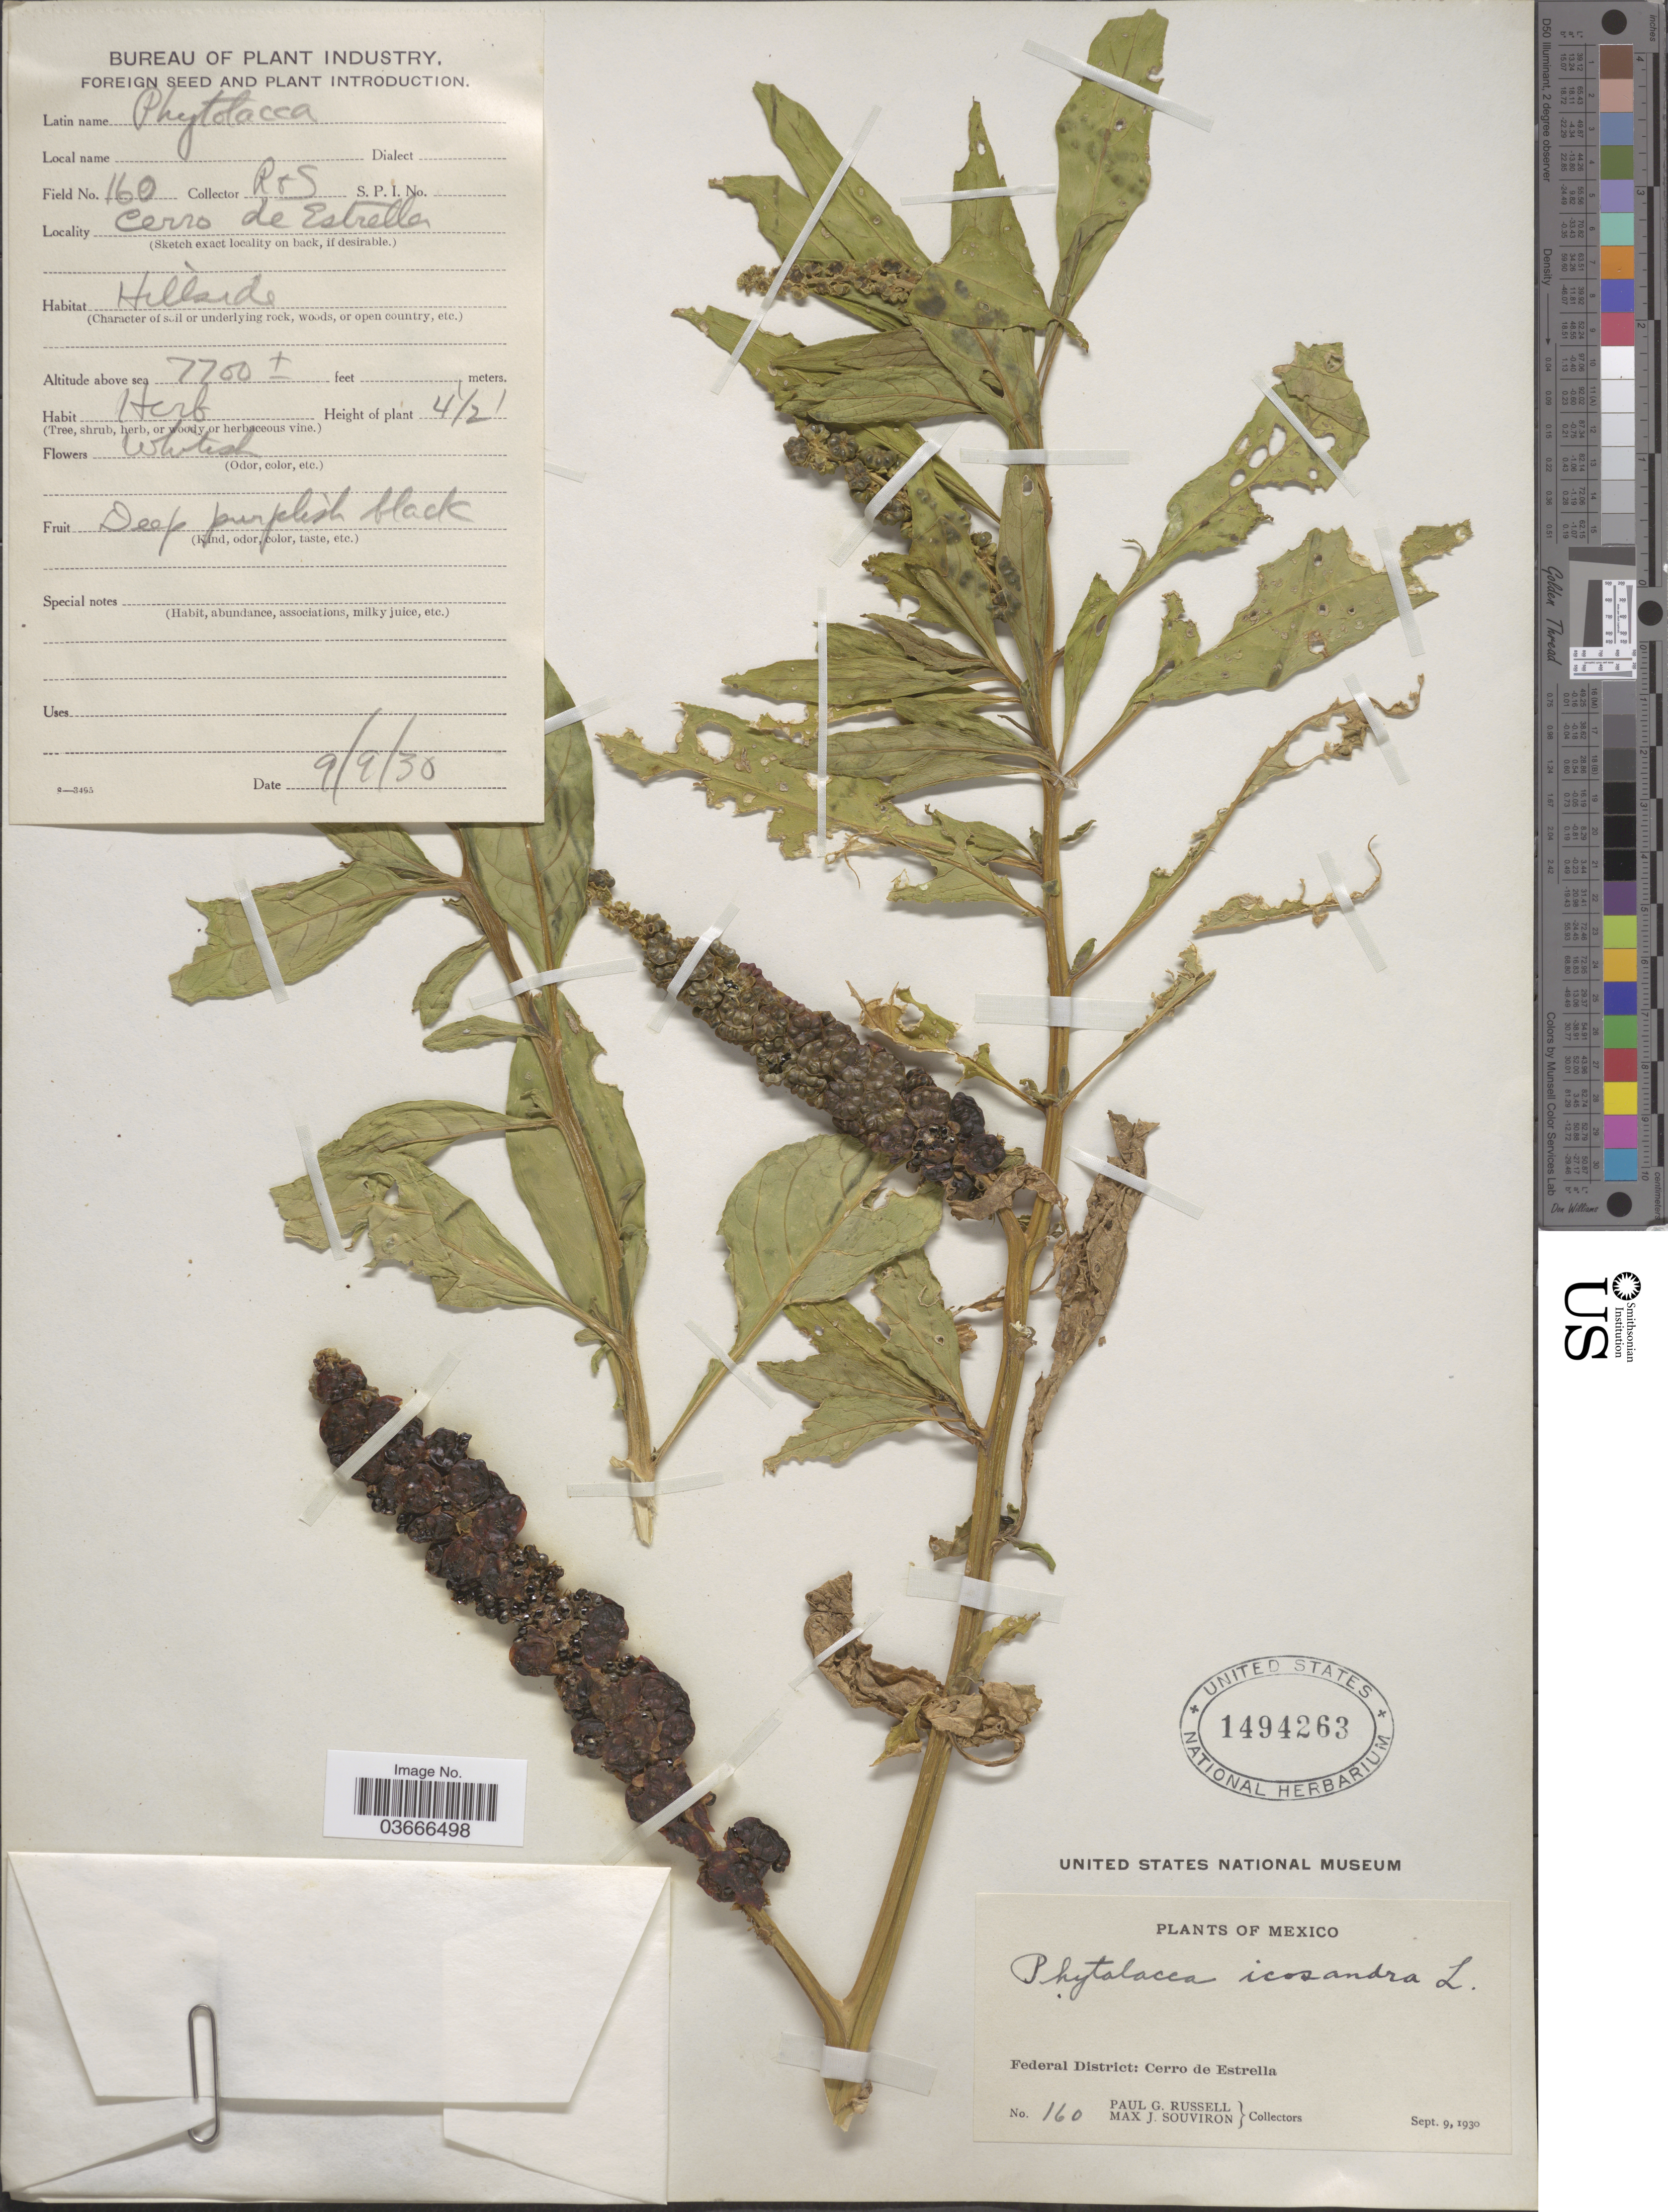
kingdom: Plantae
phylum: Tracheophyta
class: Magnoliopsida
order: Caryophyllales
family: Phytolaccaceae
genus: Phytolacca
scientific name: Phytolacca octandra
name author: L.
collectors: P. G. Russell & M. J. Souviron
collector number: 160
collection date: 1930-09-09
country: Mexico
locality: Federal District: Cerro de Estrella.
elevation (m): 2347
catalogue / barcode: US 1494263